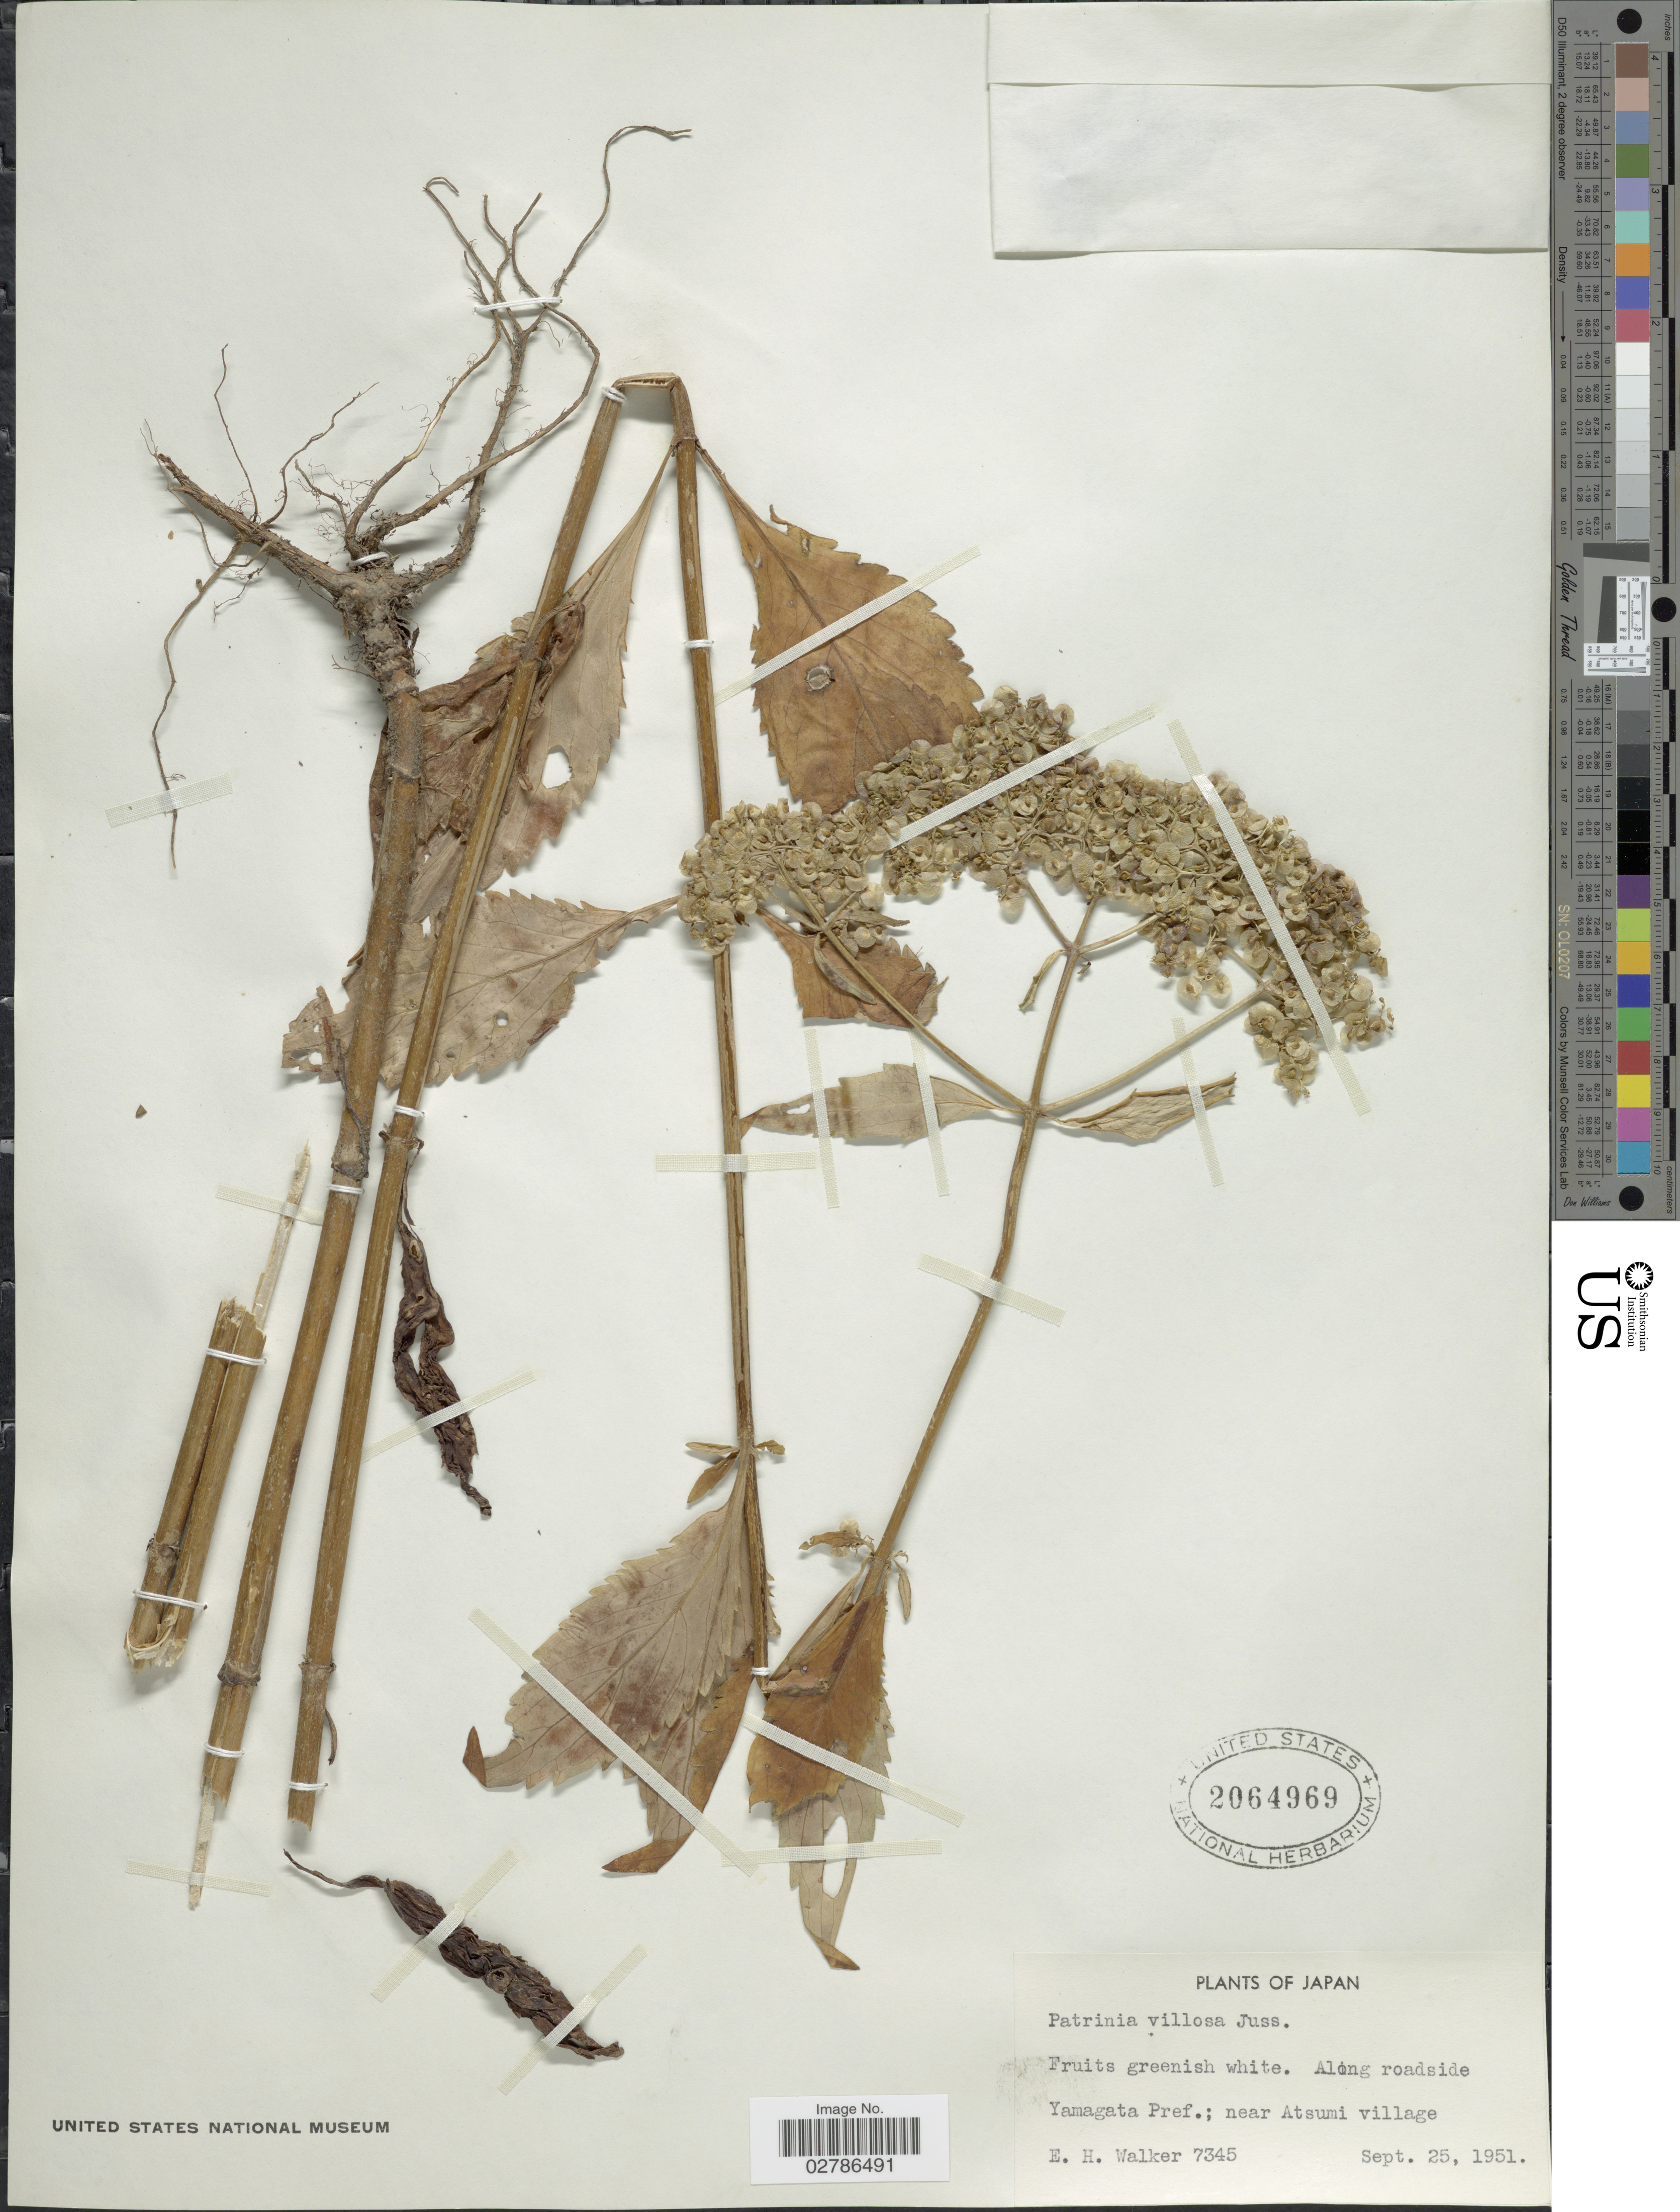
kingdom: Plantae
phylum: Tracheophyta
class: Magnoliopsida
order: Dipsacales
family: Caprifoliaceae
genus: Patrinia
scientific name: Patrinia villosa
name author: (Thunb.) Dufr.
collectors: E. H. Walker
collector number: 7345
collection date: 1951-09-25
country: Japan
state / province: Yamagata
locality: Along roadside, Yamagata Pref., near Atsumi village.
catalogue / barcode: US 2064969